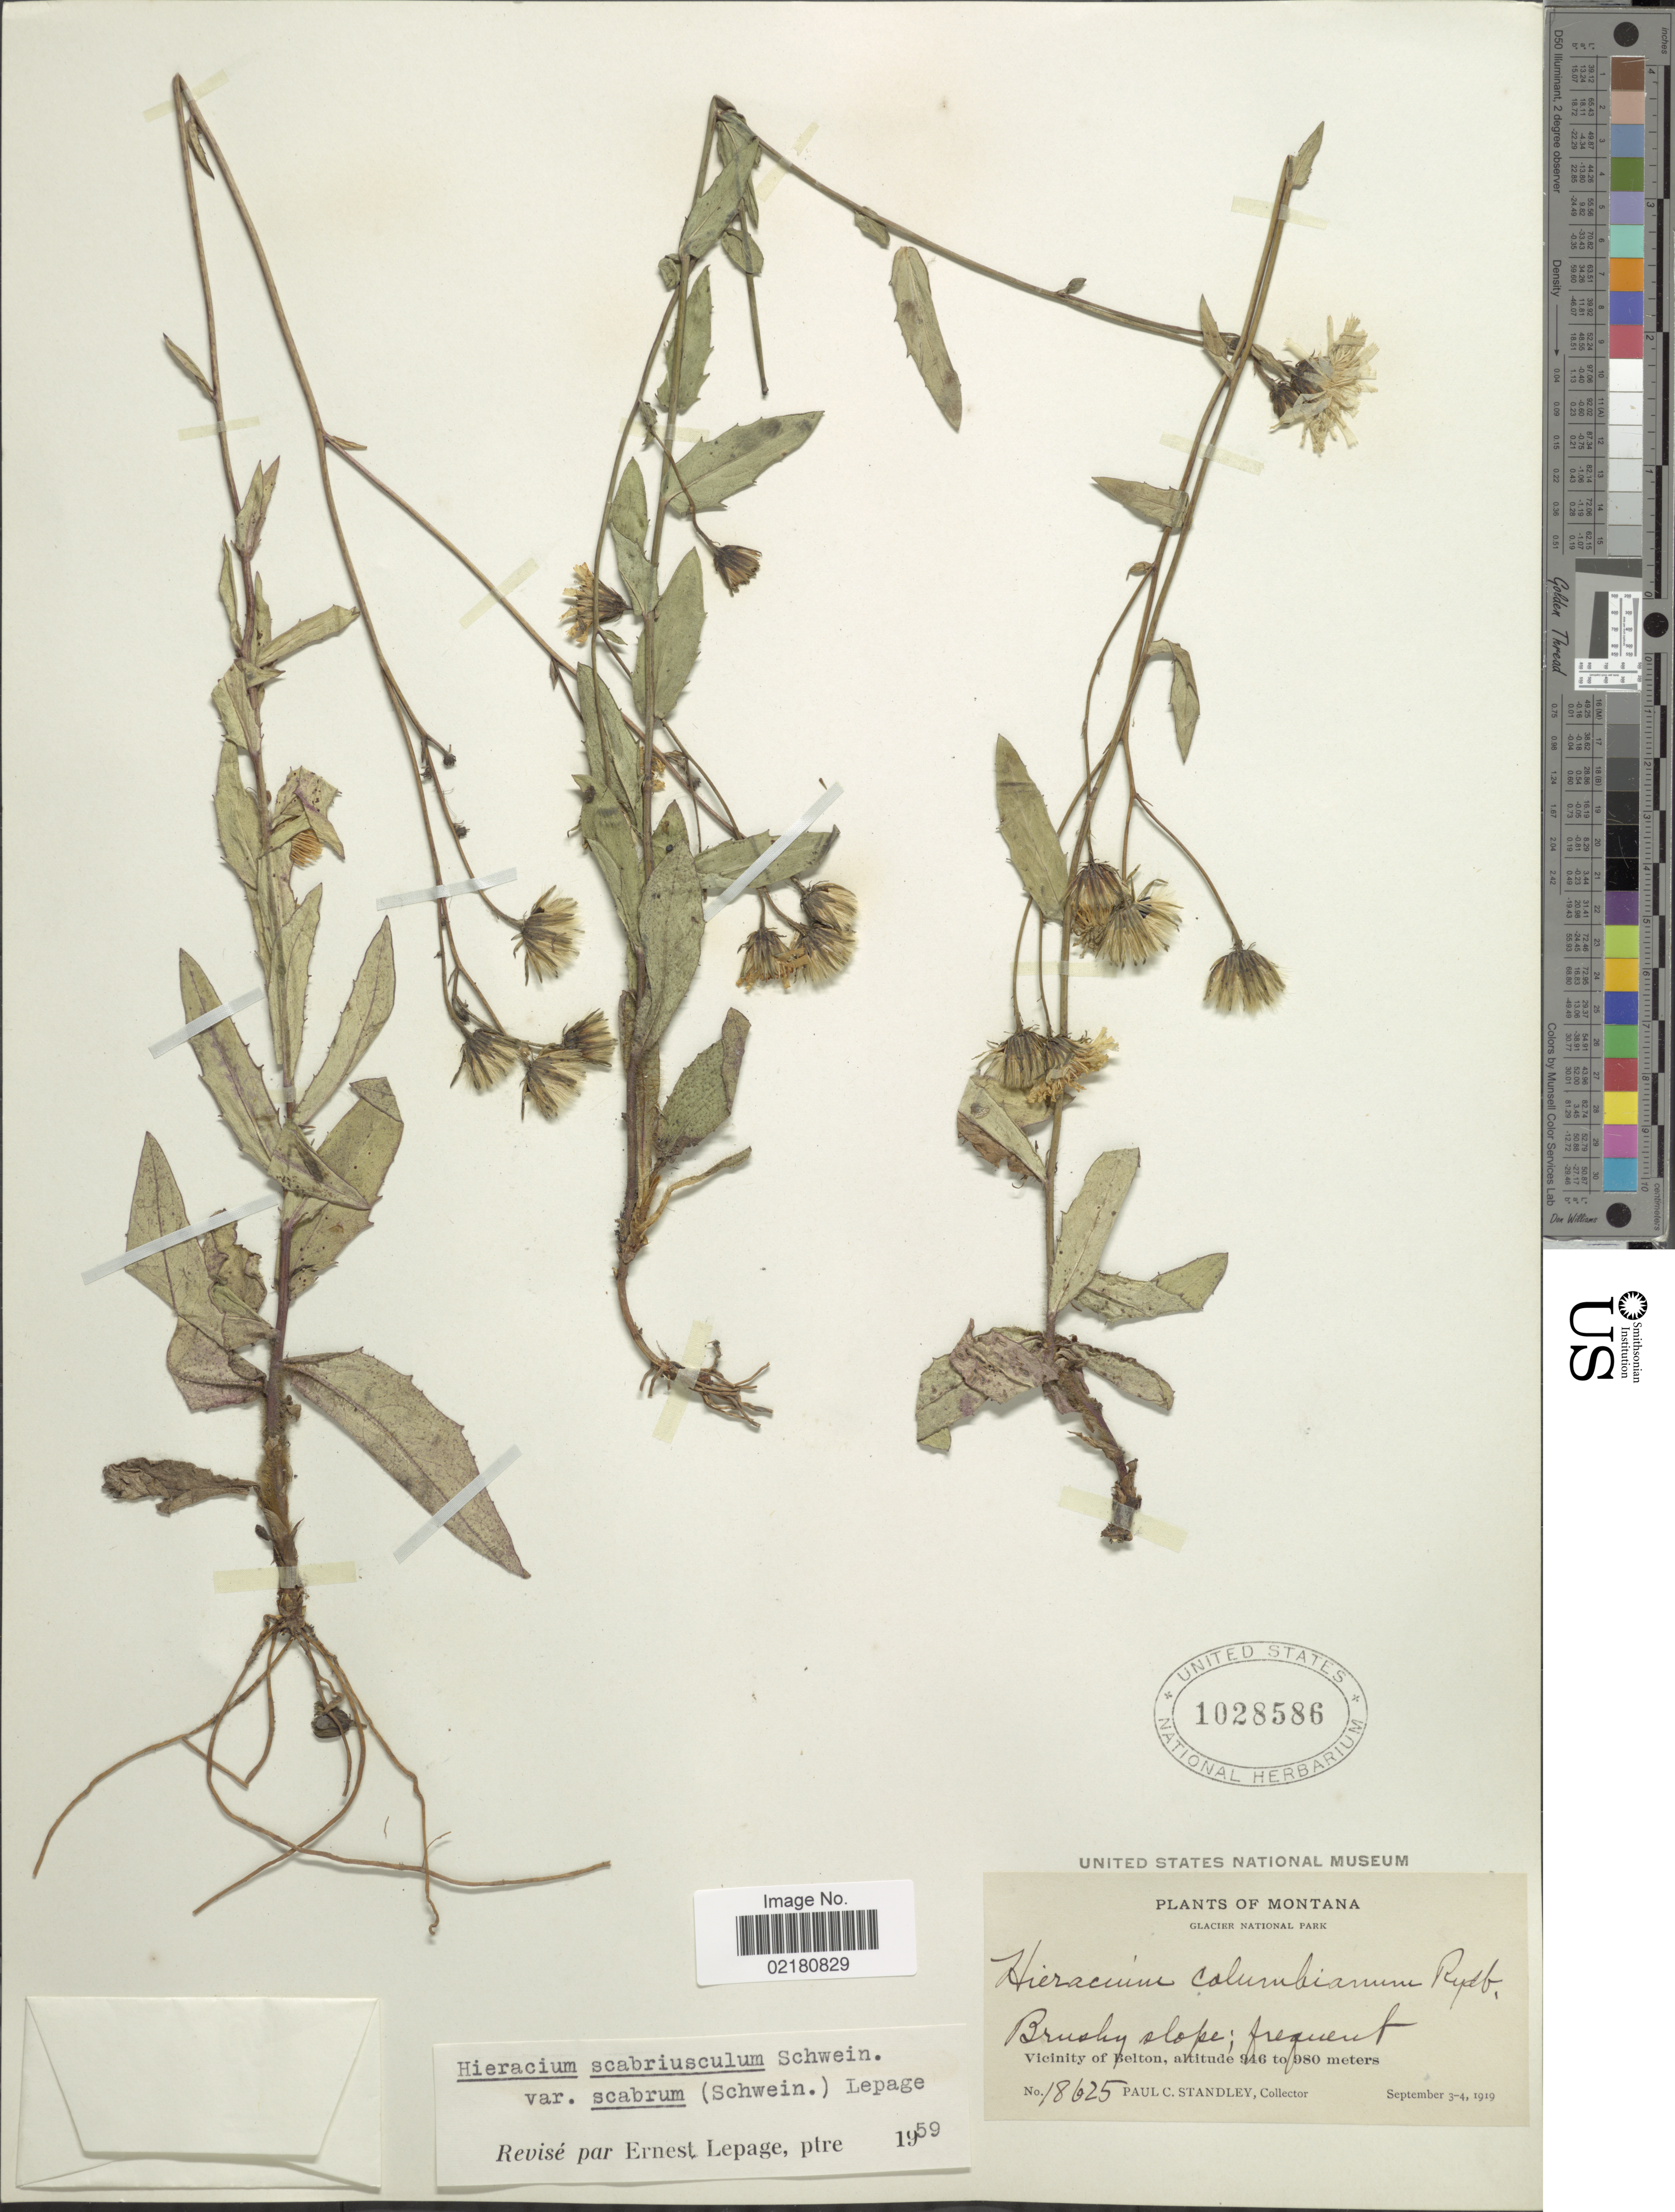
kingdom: Plantae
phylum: Tracheophyta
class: Magnoliopsida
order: Asterales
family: Asteraceae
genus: Hieracium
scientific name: Hieracium umbellatum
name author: L.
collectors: P. C. Standley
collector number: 18625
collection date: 1919-09-03/1919-09-04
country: United States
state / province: Montana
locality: Vicinity of Belton. Brushy slope; frequent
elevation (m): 946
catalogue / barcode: US 1028586